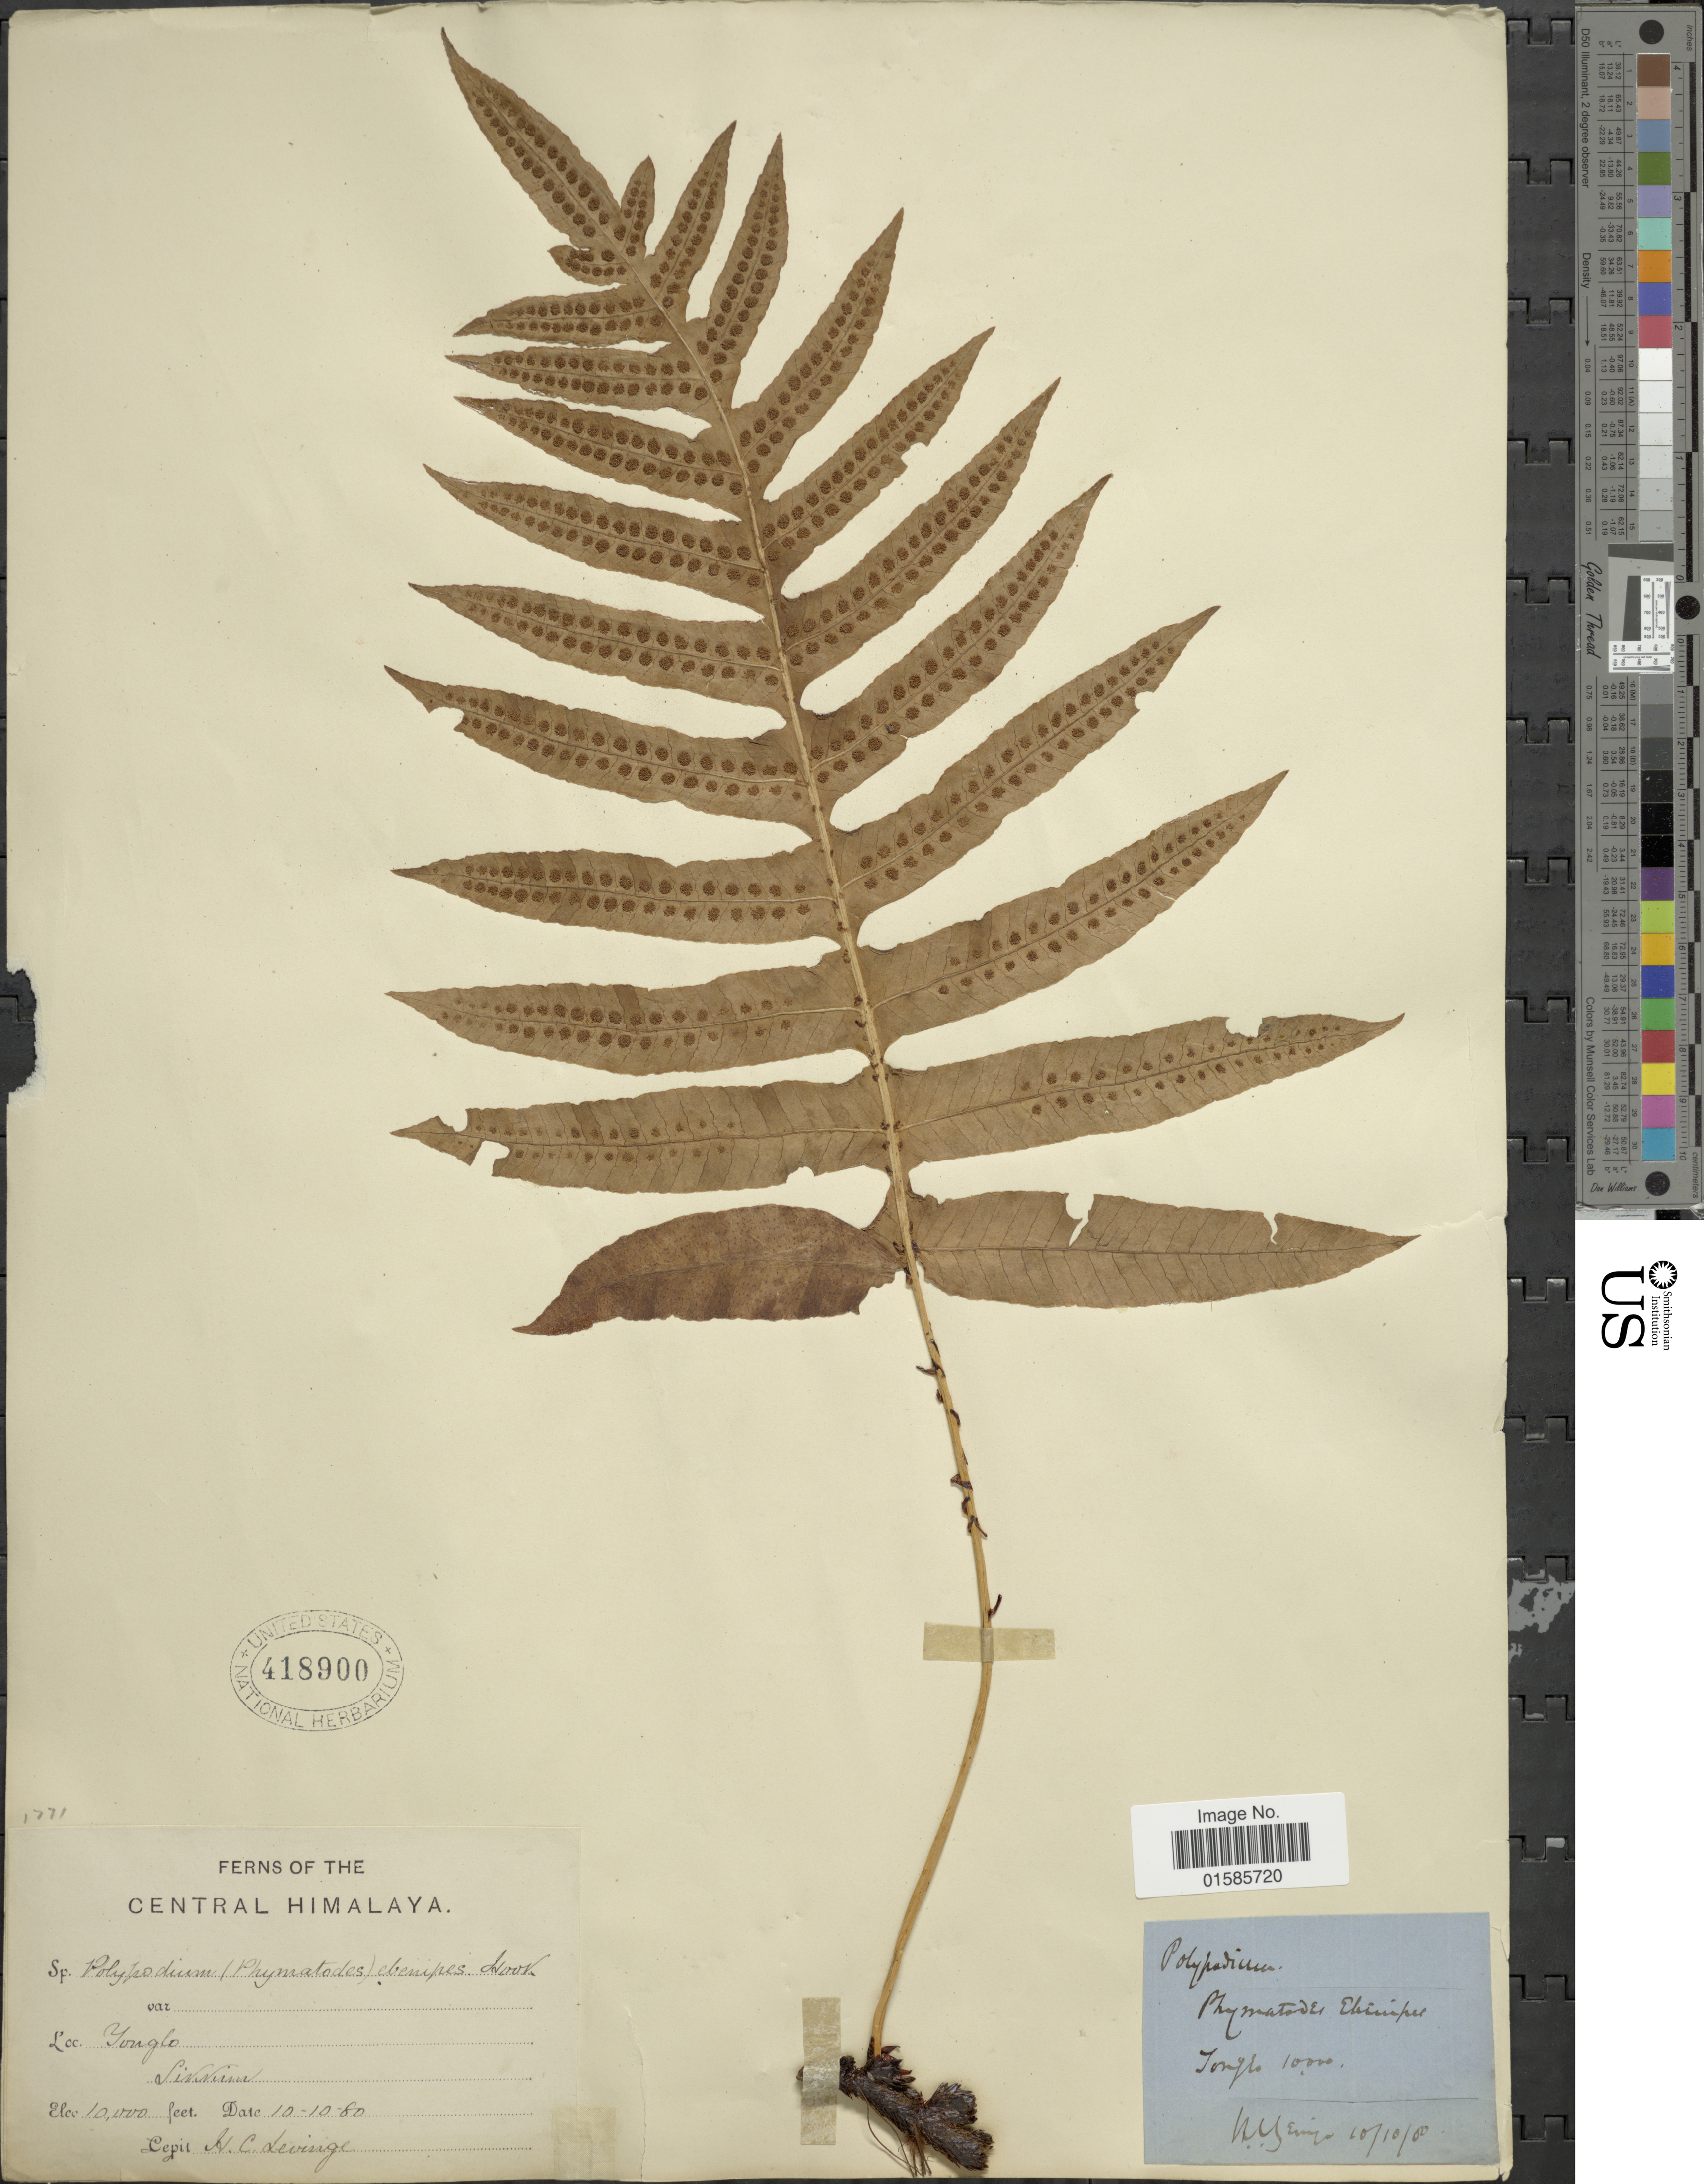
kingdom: Plantae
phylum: Tracheophyta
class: Polypodiopsida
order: Polypodiales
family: Polypodiaceae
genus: Microsorum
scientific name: Microsorum ebenipes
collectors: H. Levinge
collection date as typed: Transcribed d/m/y: 10/10/80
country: India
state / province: Sikkim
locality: Central Himalaya, Tonglo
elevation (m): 3048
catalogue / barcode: US 418900